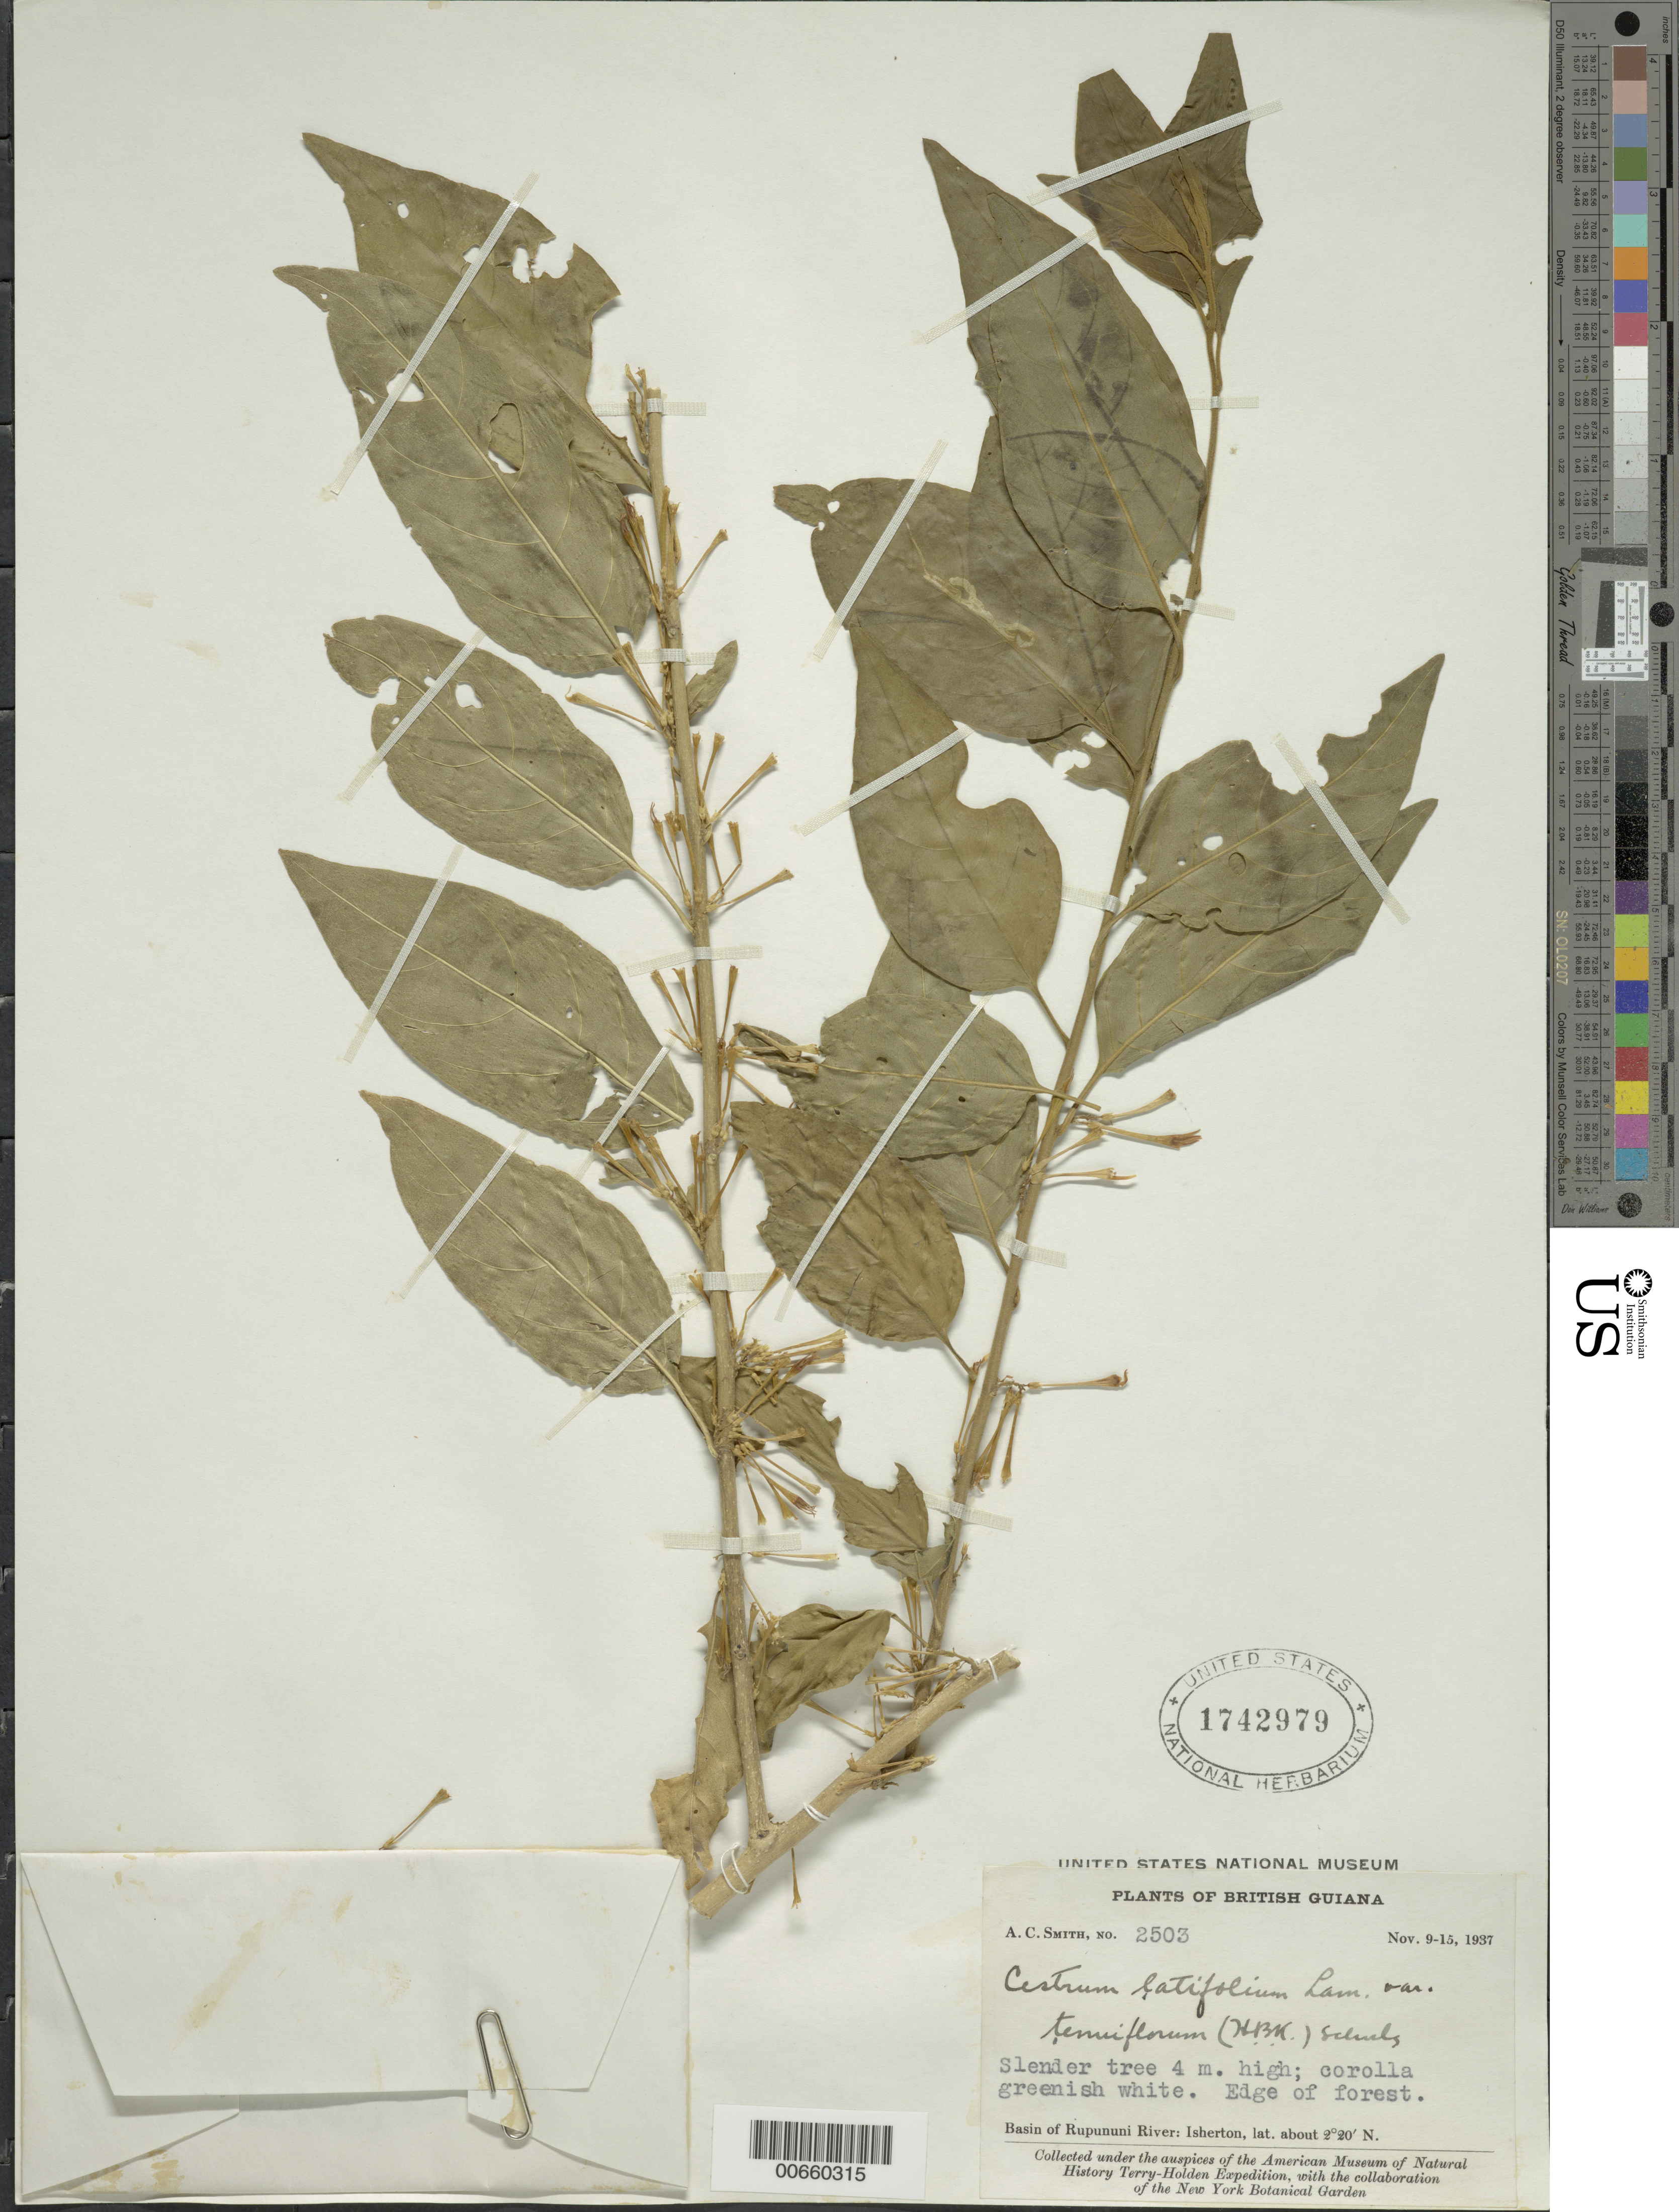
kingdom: Plantae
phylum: Tracheophyta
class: Magnoliopsida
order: Solanales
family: Solanaceae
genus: Cestrum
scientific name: Cestrum latifolium var. tenuiflorum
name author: (Kunth) O.E. Schulz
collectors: A. C. Smith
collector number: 2503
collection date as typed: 9-Nov-37 to 15-Nov-37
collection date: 1937-11-09/1937-11-15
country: Guyana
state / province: U. Takutu-U. Essequibo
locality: Isherton, basin of Rupununi River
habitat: Forest edge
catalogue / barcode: US 1742979